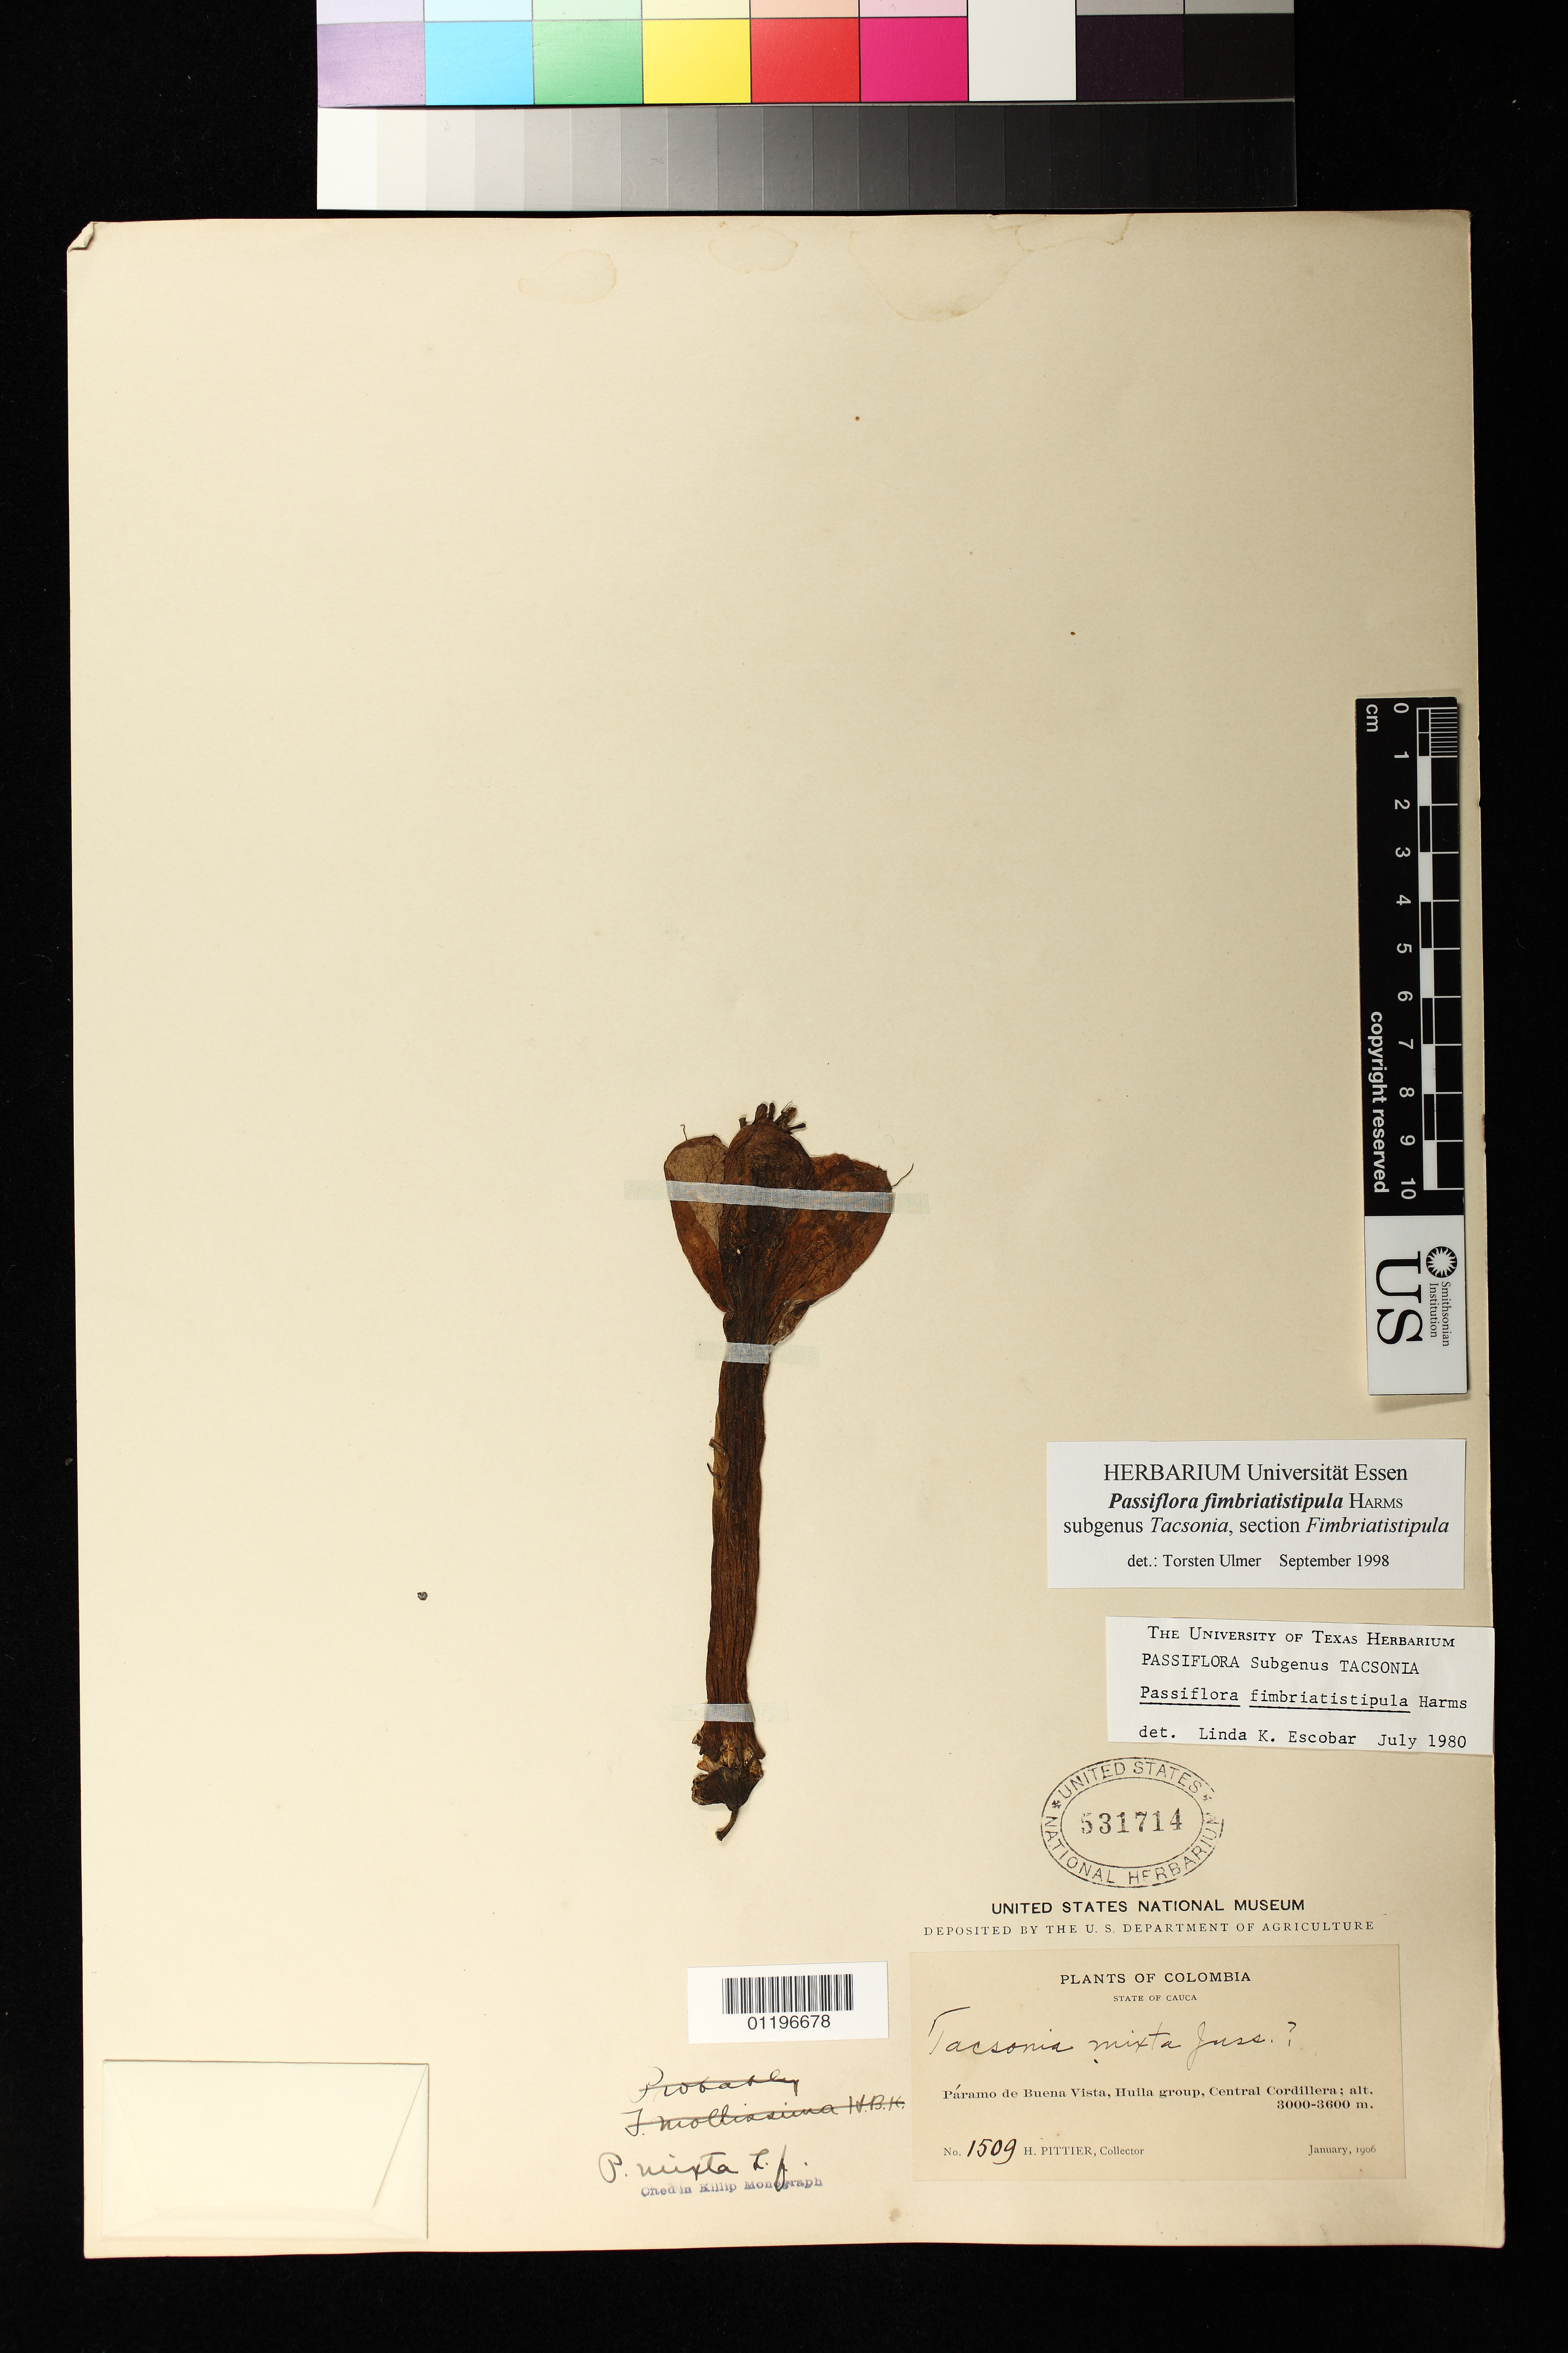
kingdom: Plantae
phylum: Tracheophyta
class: Magnoliopsida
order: Malpighiales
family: Passifloraceae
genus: Passiflora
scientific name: Passiflora fimbriatistipula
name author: Harms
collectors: H. F. Pittier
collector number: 1509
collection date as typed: Jan 1906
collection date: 1906-01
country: Colombia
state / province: Cauca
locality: Páramo de Buena Vista, Huila Group, Central Cordillera.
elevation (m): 3000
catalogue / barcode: US 531714